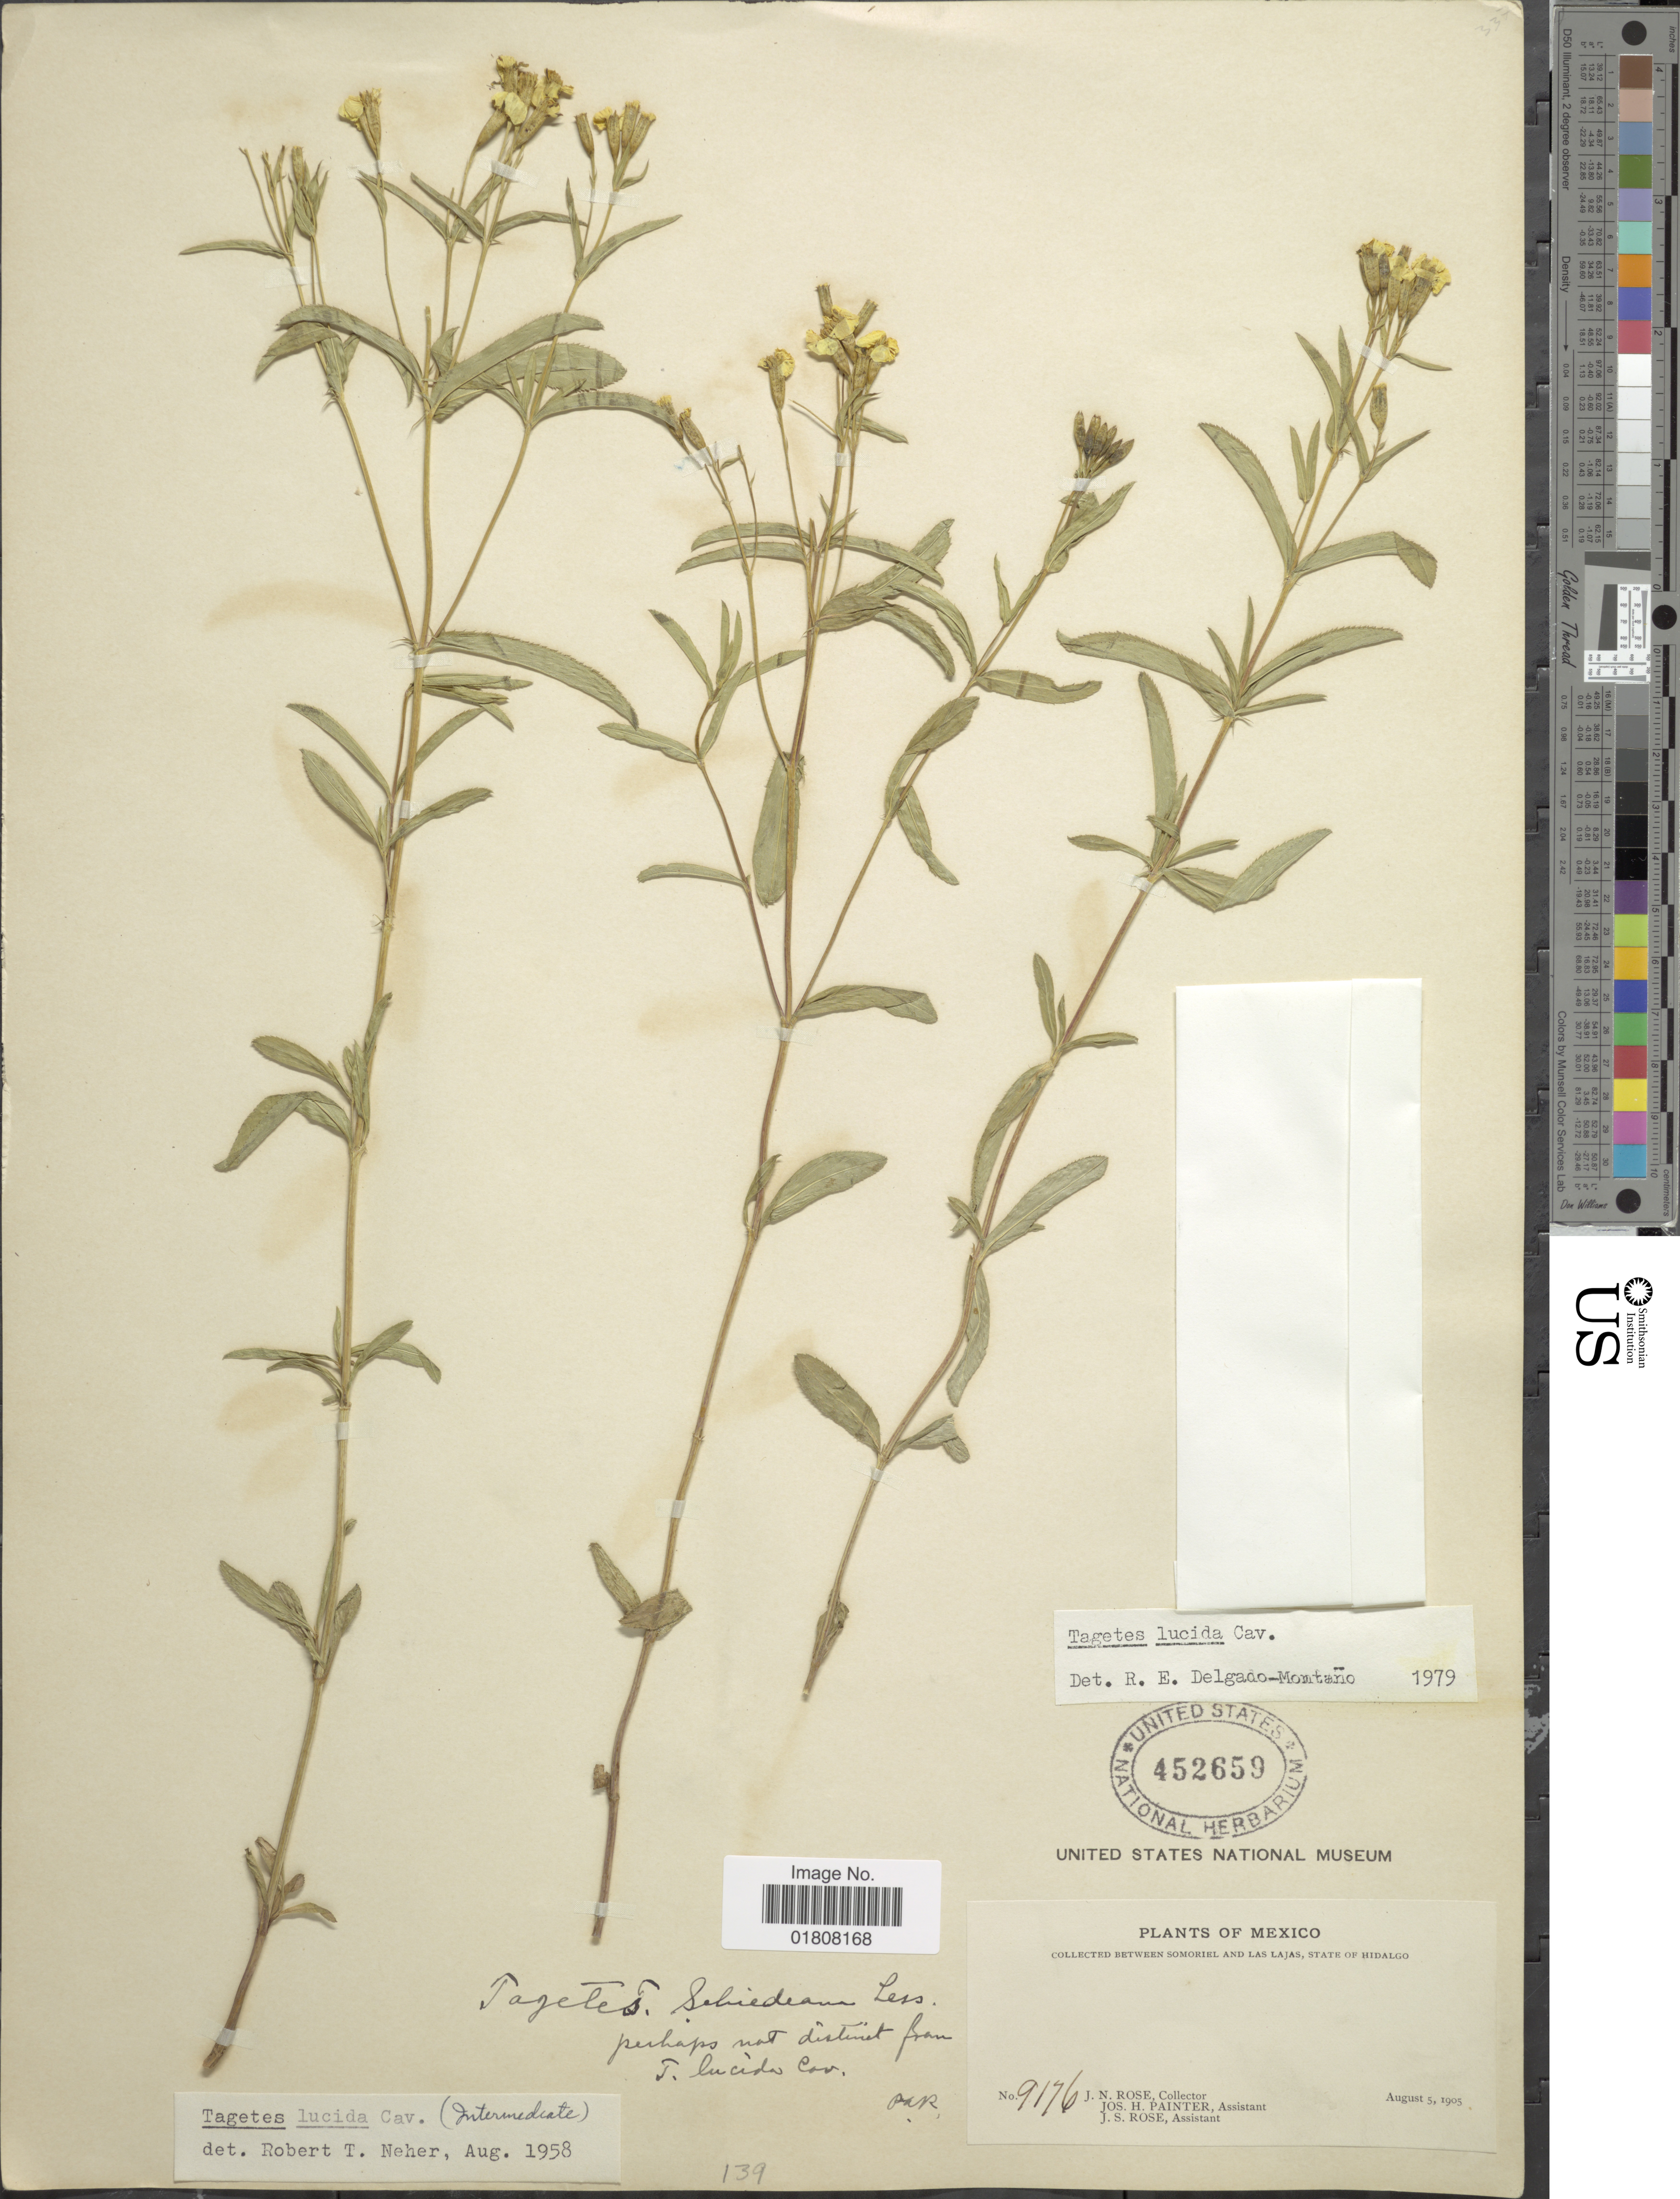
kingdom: Plantae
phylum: Tracheophyta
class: Magnoliopsida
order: Asterales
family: Asteraceae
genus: Tagetes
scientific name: Tagetes lucida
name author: Cav.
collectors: J. N. Rose, J. H. Painter & J. S. Rose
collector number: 9176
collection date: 1905-08-05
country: Mexico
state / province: Hidalgo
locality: Between Somoriel and Las Lajas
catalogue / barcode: US 452659